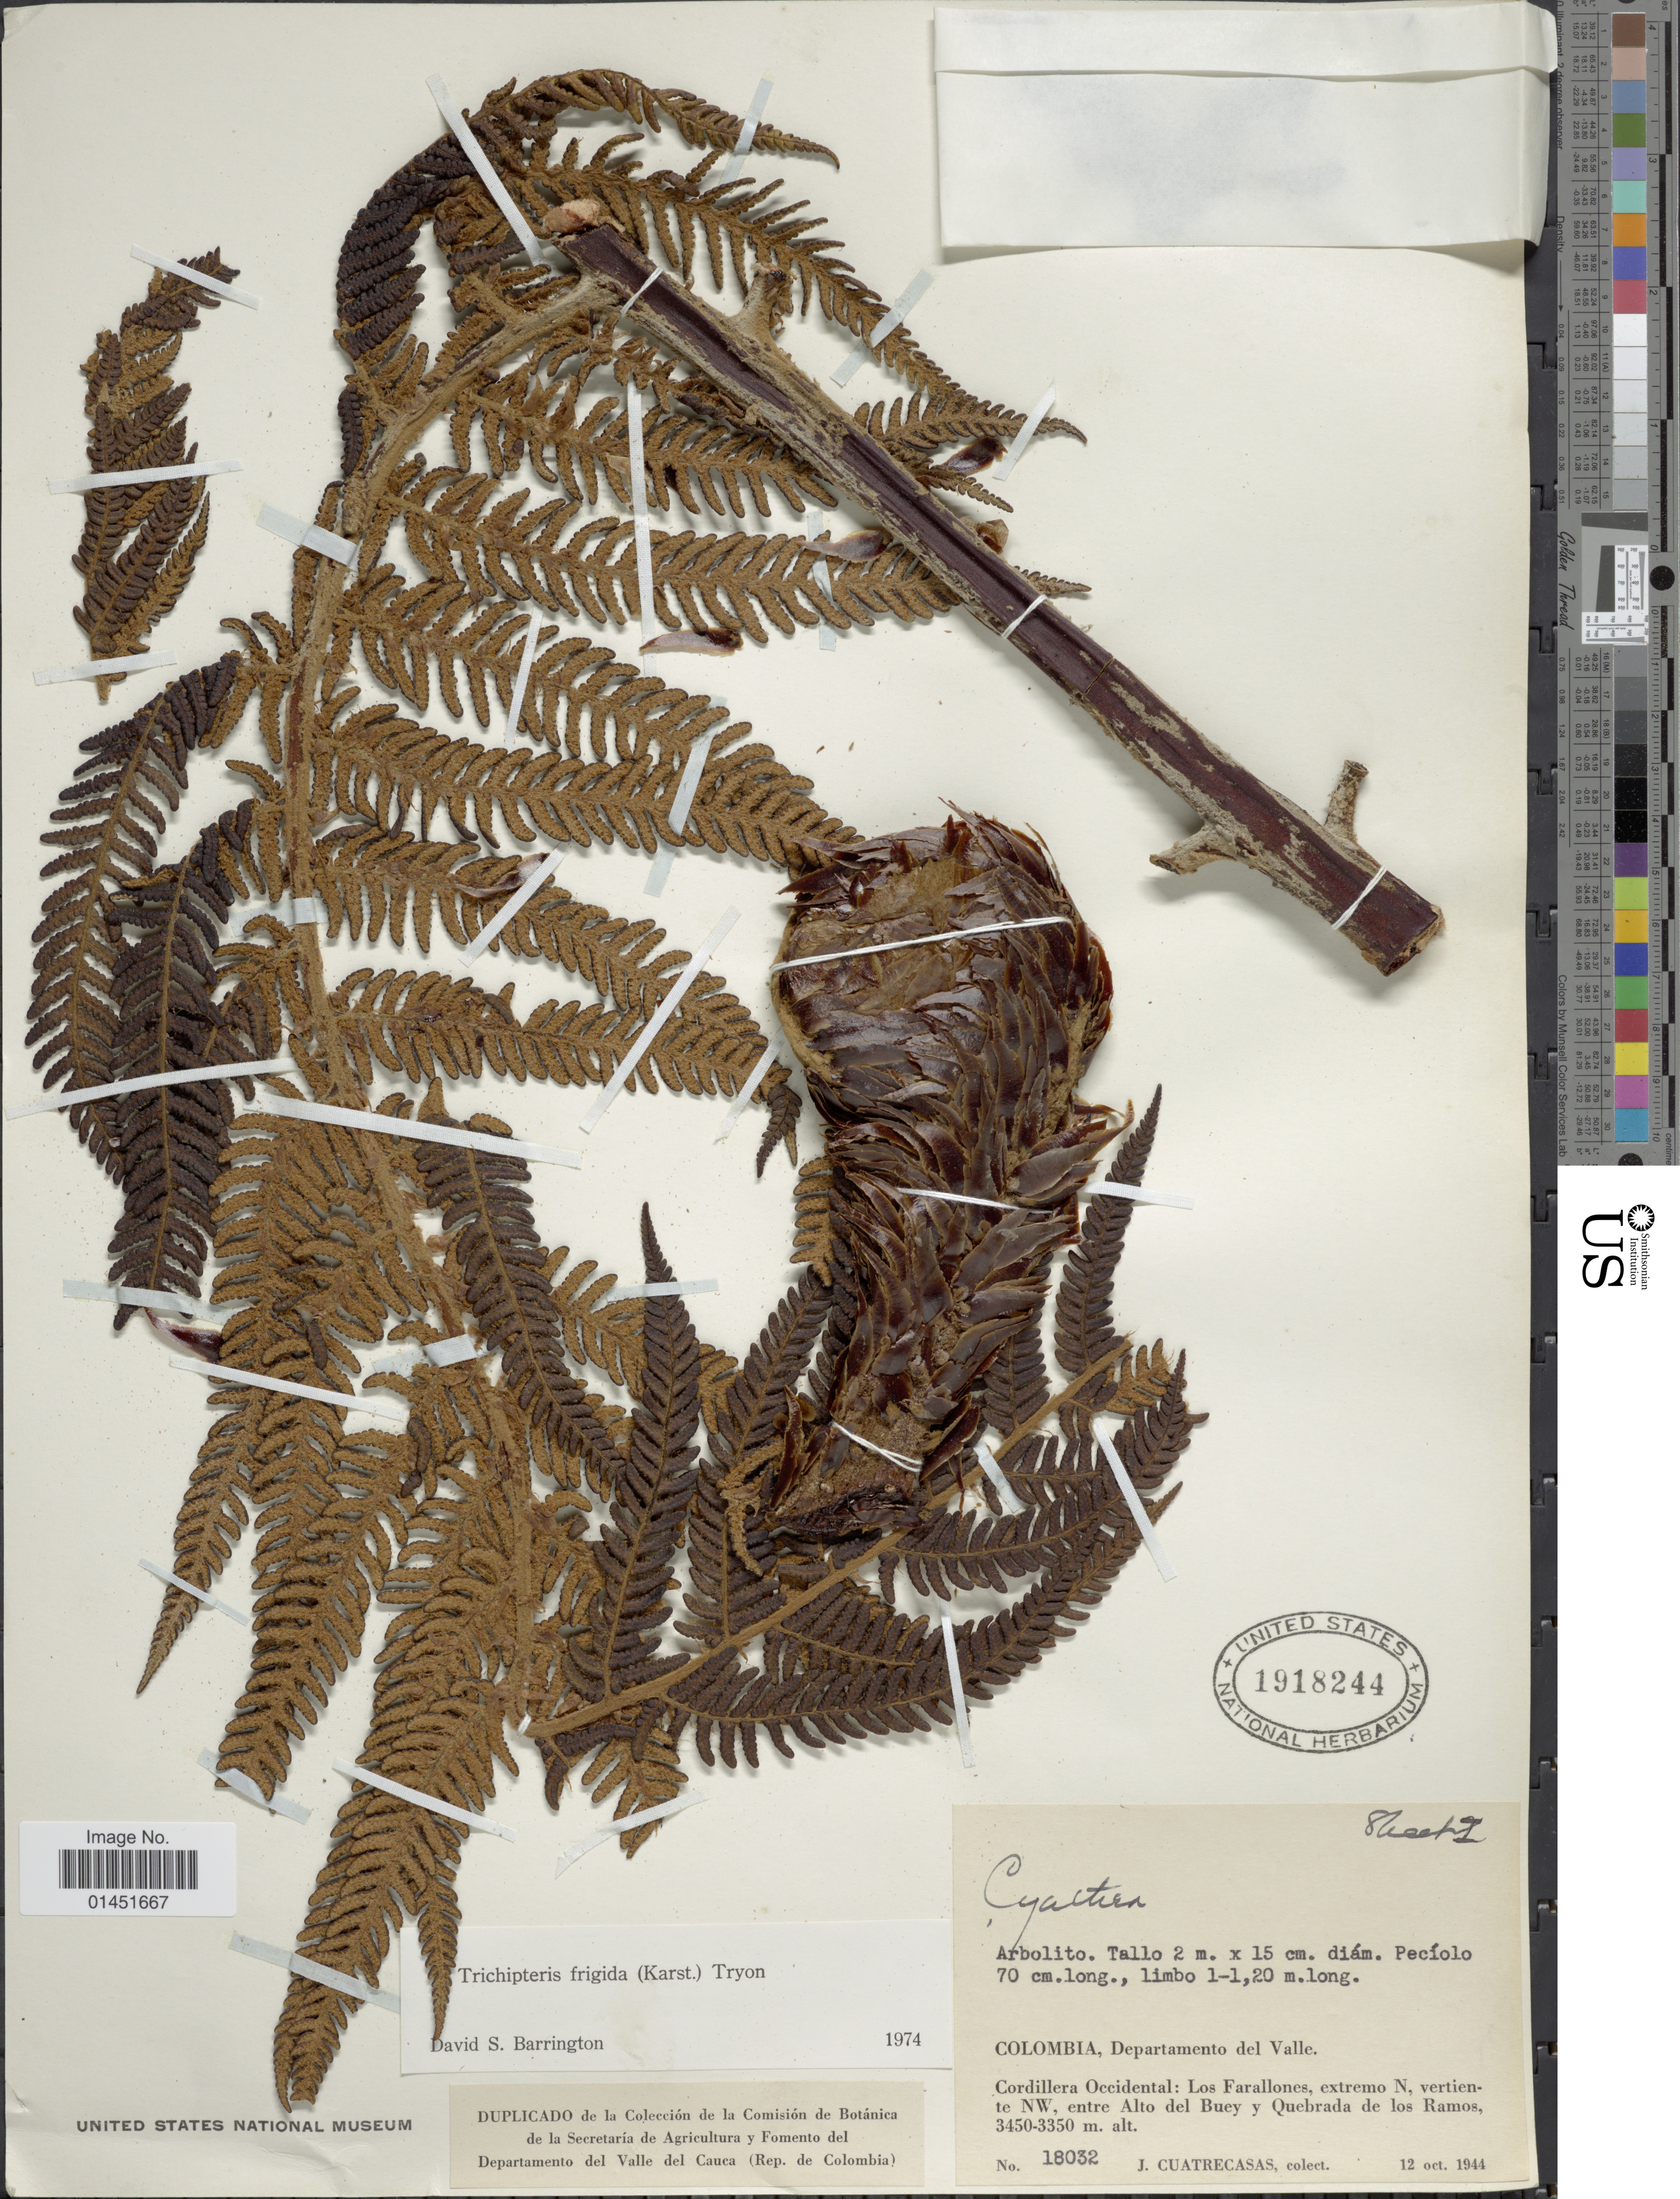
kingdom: Plantae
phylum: Tracheophyta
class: Polypodiopsida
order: Cyatheales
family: Cyatheaceae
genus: Cyathea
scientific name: Cyathea frigida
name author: (H. Karst.) Domin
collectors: J. Cuatrecasas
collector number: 18032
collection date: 1944-10-12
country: Colombia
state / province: Valle del Cauca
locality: Departamento del Valle. Cordillera Occidentalis; Los Farallones, extremo N, vertiente NW, entre Alto del Buey y Quebrada de los Ramos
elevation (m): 3350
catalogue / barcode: US 1918244